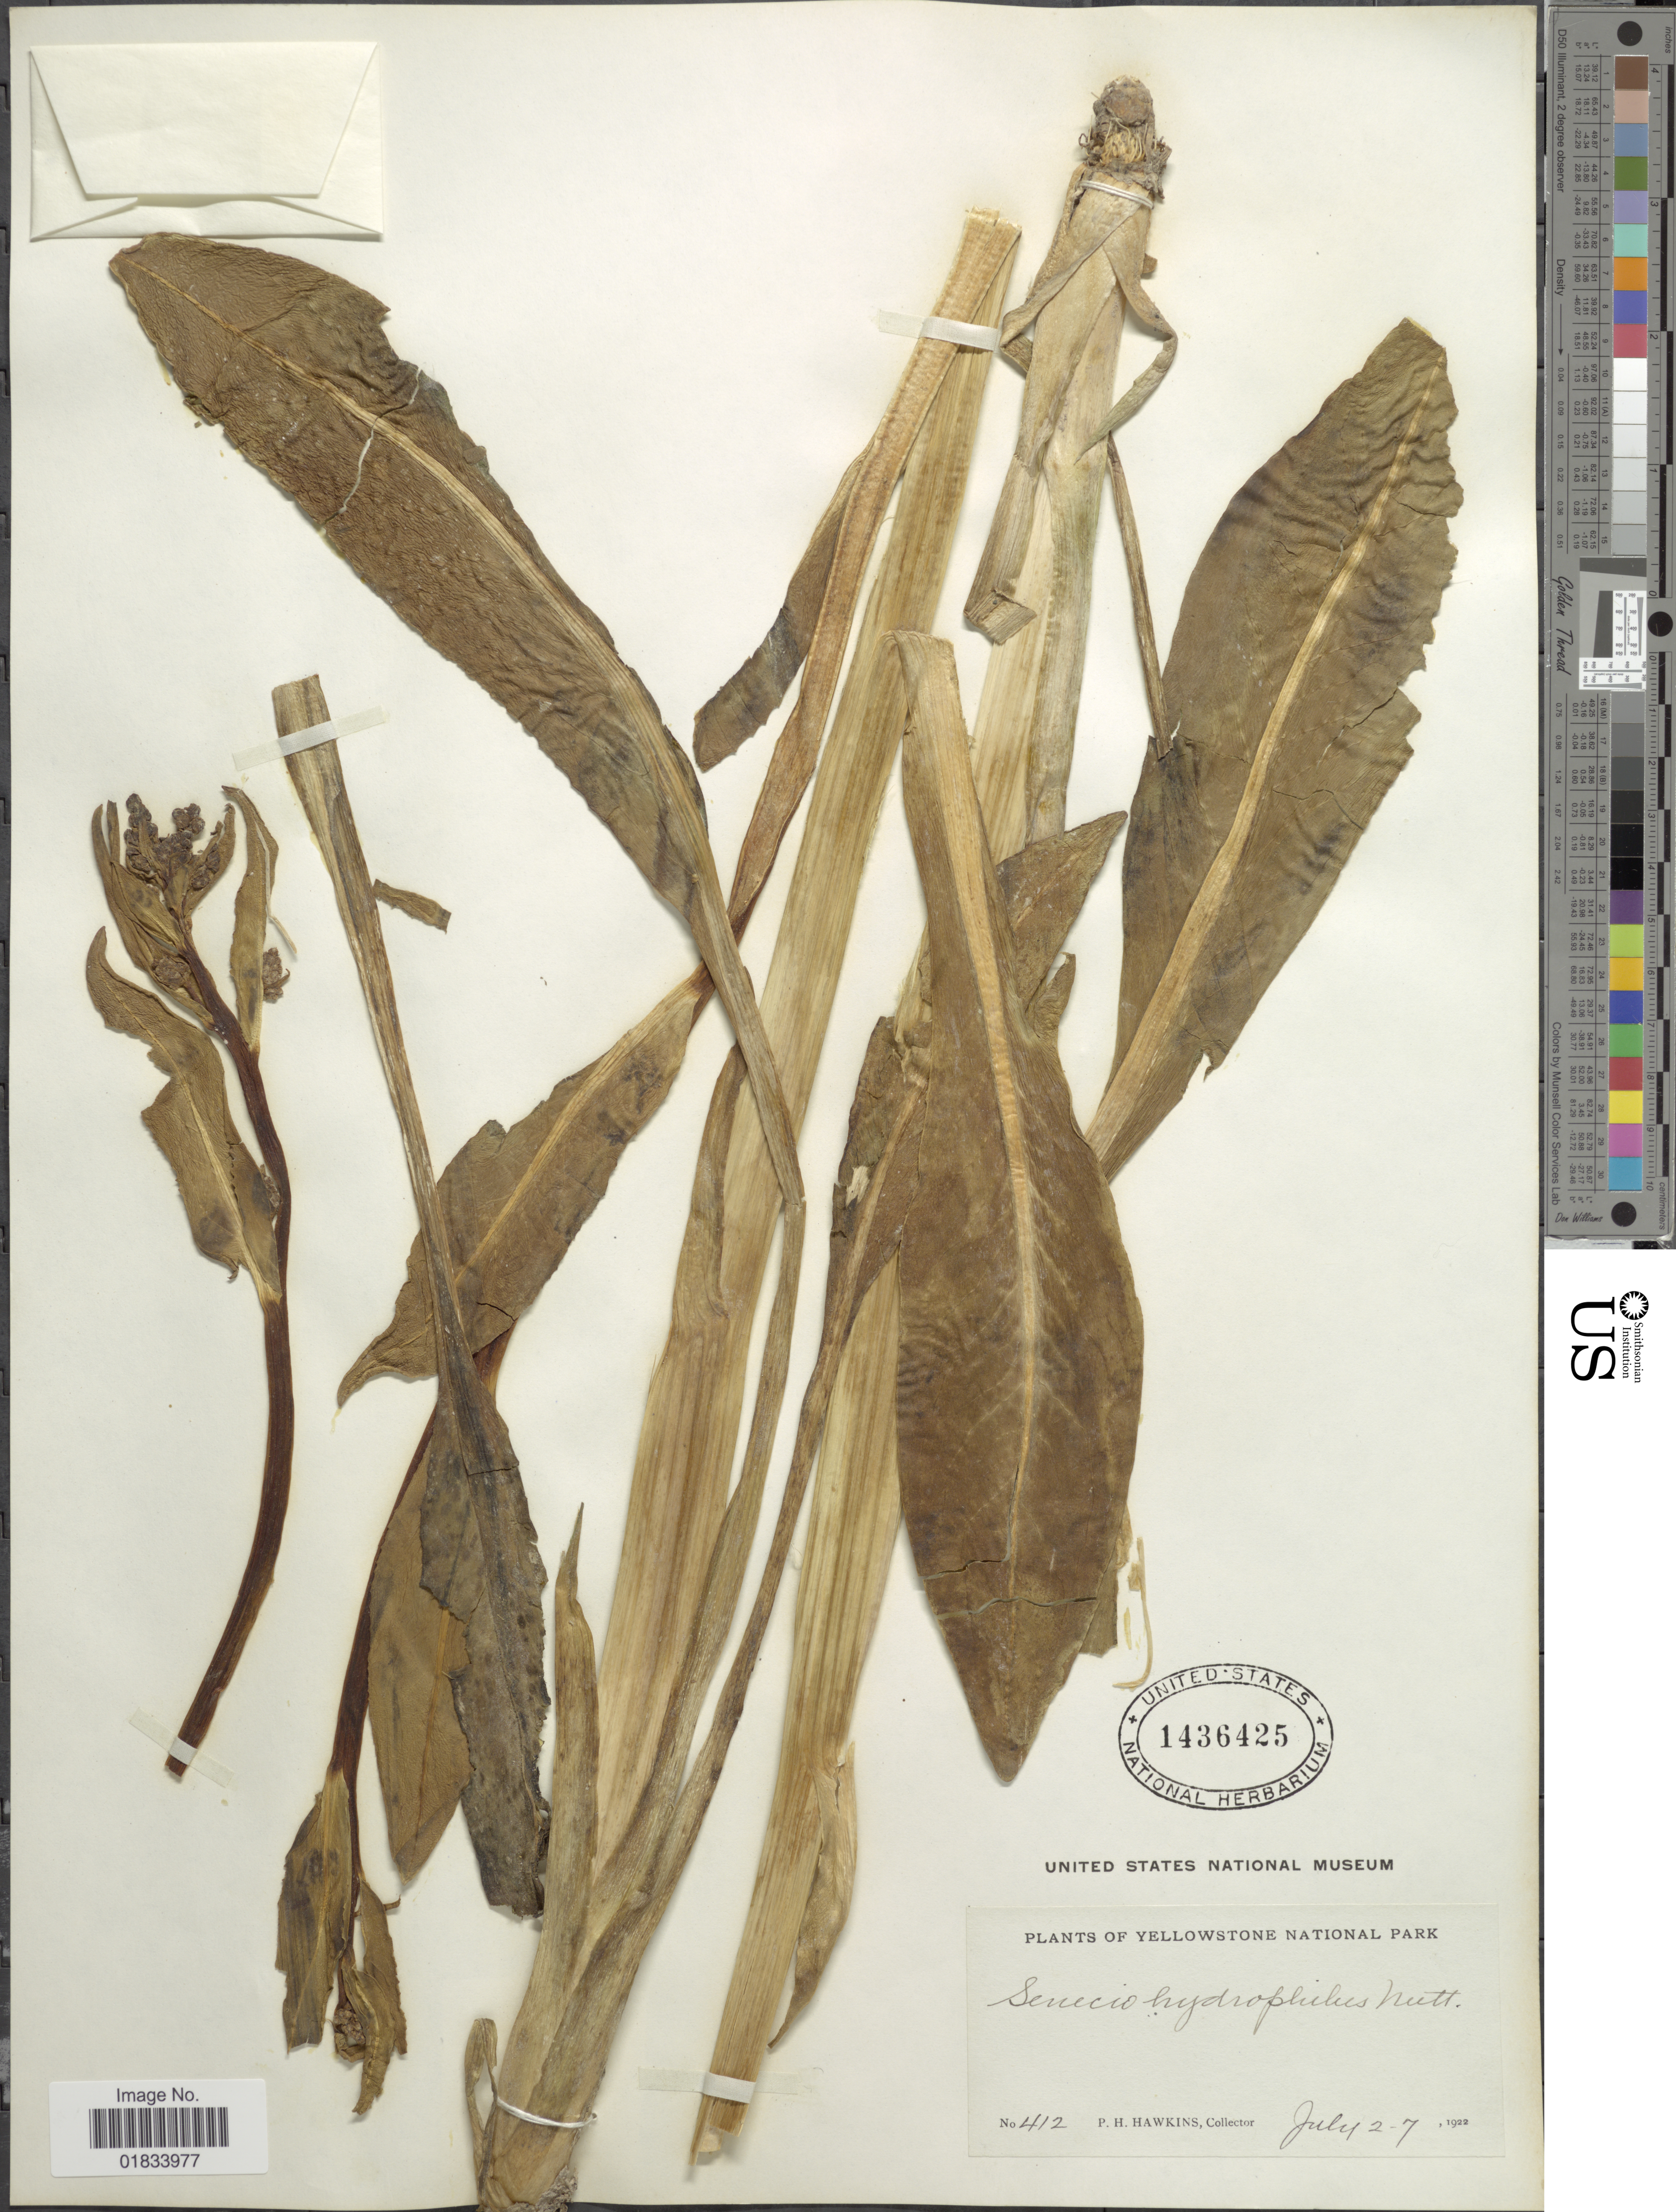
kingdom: Plantae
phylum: Tracheophyta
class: Magnoliopsida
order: Asterales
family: Asteraceae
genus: Senecio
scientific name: Senecio hydrophilus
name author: Nutt.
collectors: P. Hawkins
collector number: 412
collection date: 1922-07-02/1922-07-07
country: United States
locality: Yellowstone National Park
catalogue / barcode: US 1436425